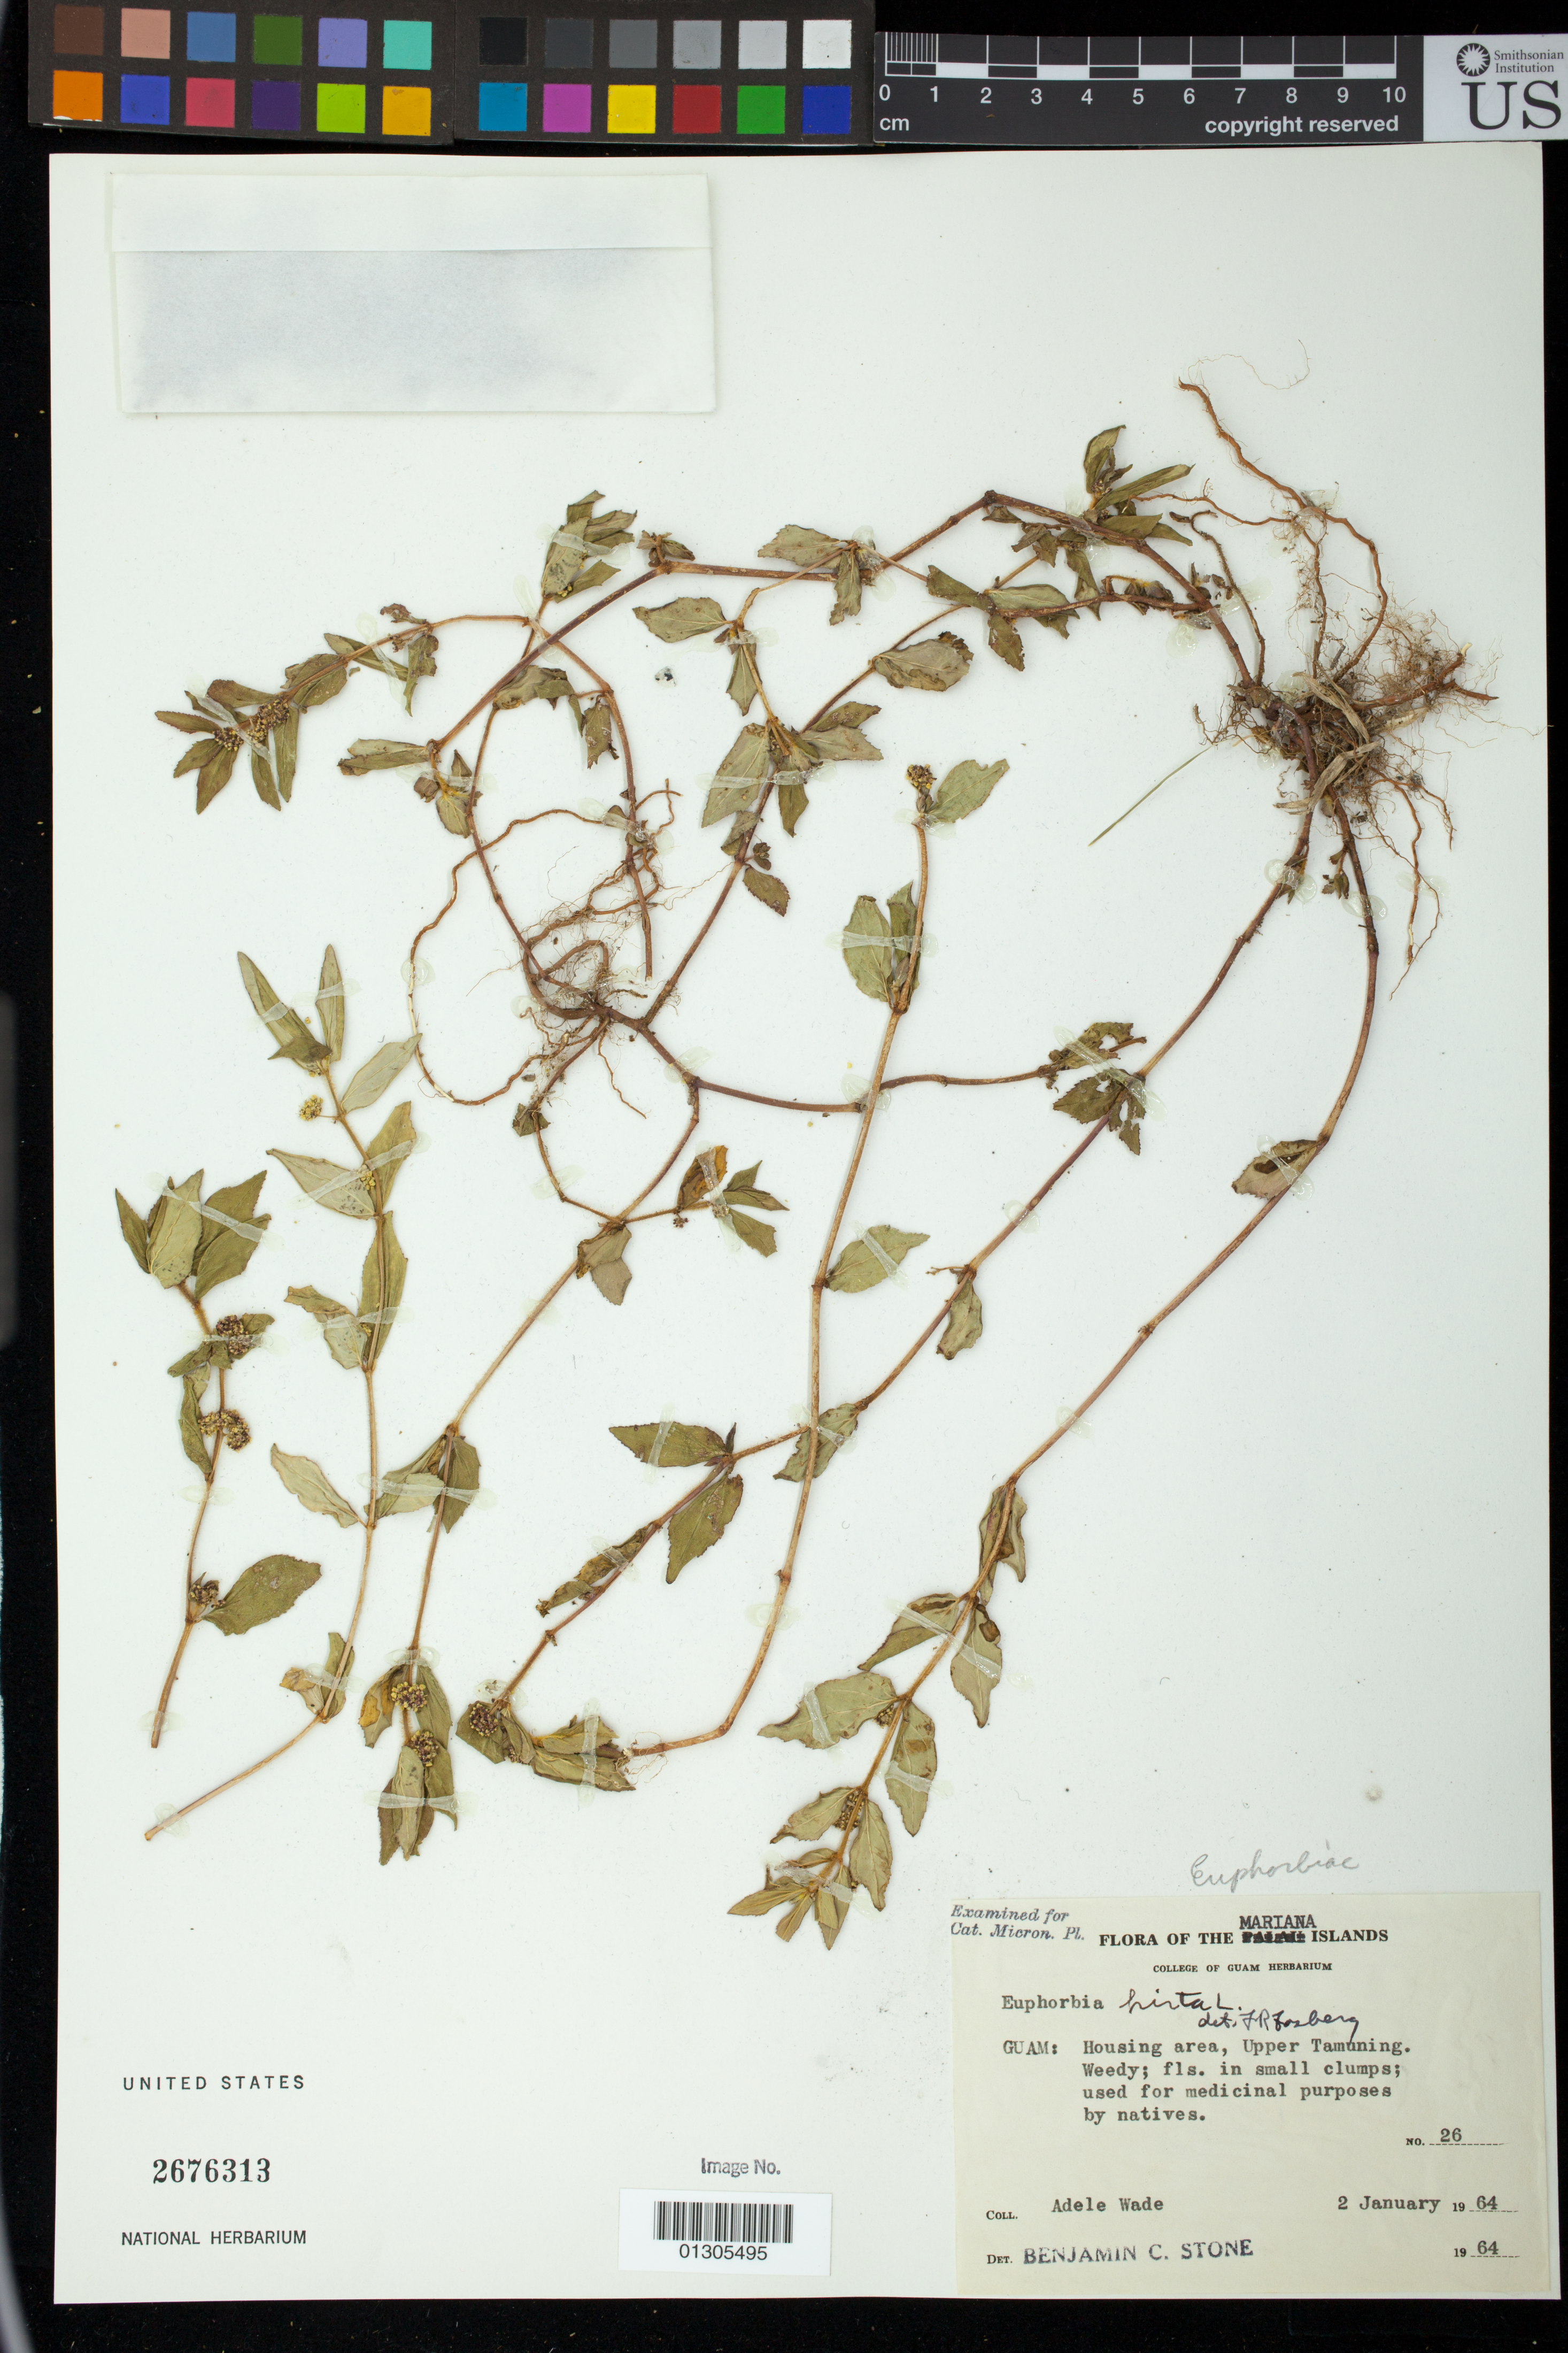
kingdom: Plantae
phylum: Tracheophyta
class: Magnoliopsida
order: Malpighiales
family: Euphorbiaceae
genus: Euphorbia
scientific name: Euphorbia hirta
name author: L.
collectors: A. Wade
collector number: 26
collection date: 1964-01-02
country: Guam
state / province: Tamuning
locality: Housing area, Upper Tamuning.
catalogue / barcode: US 2676313